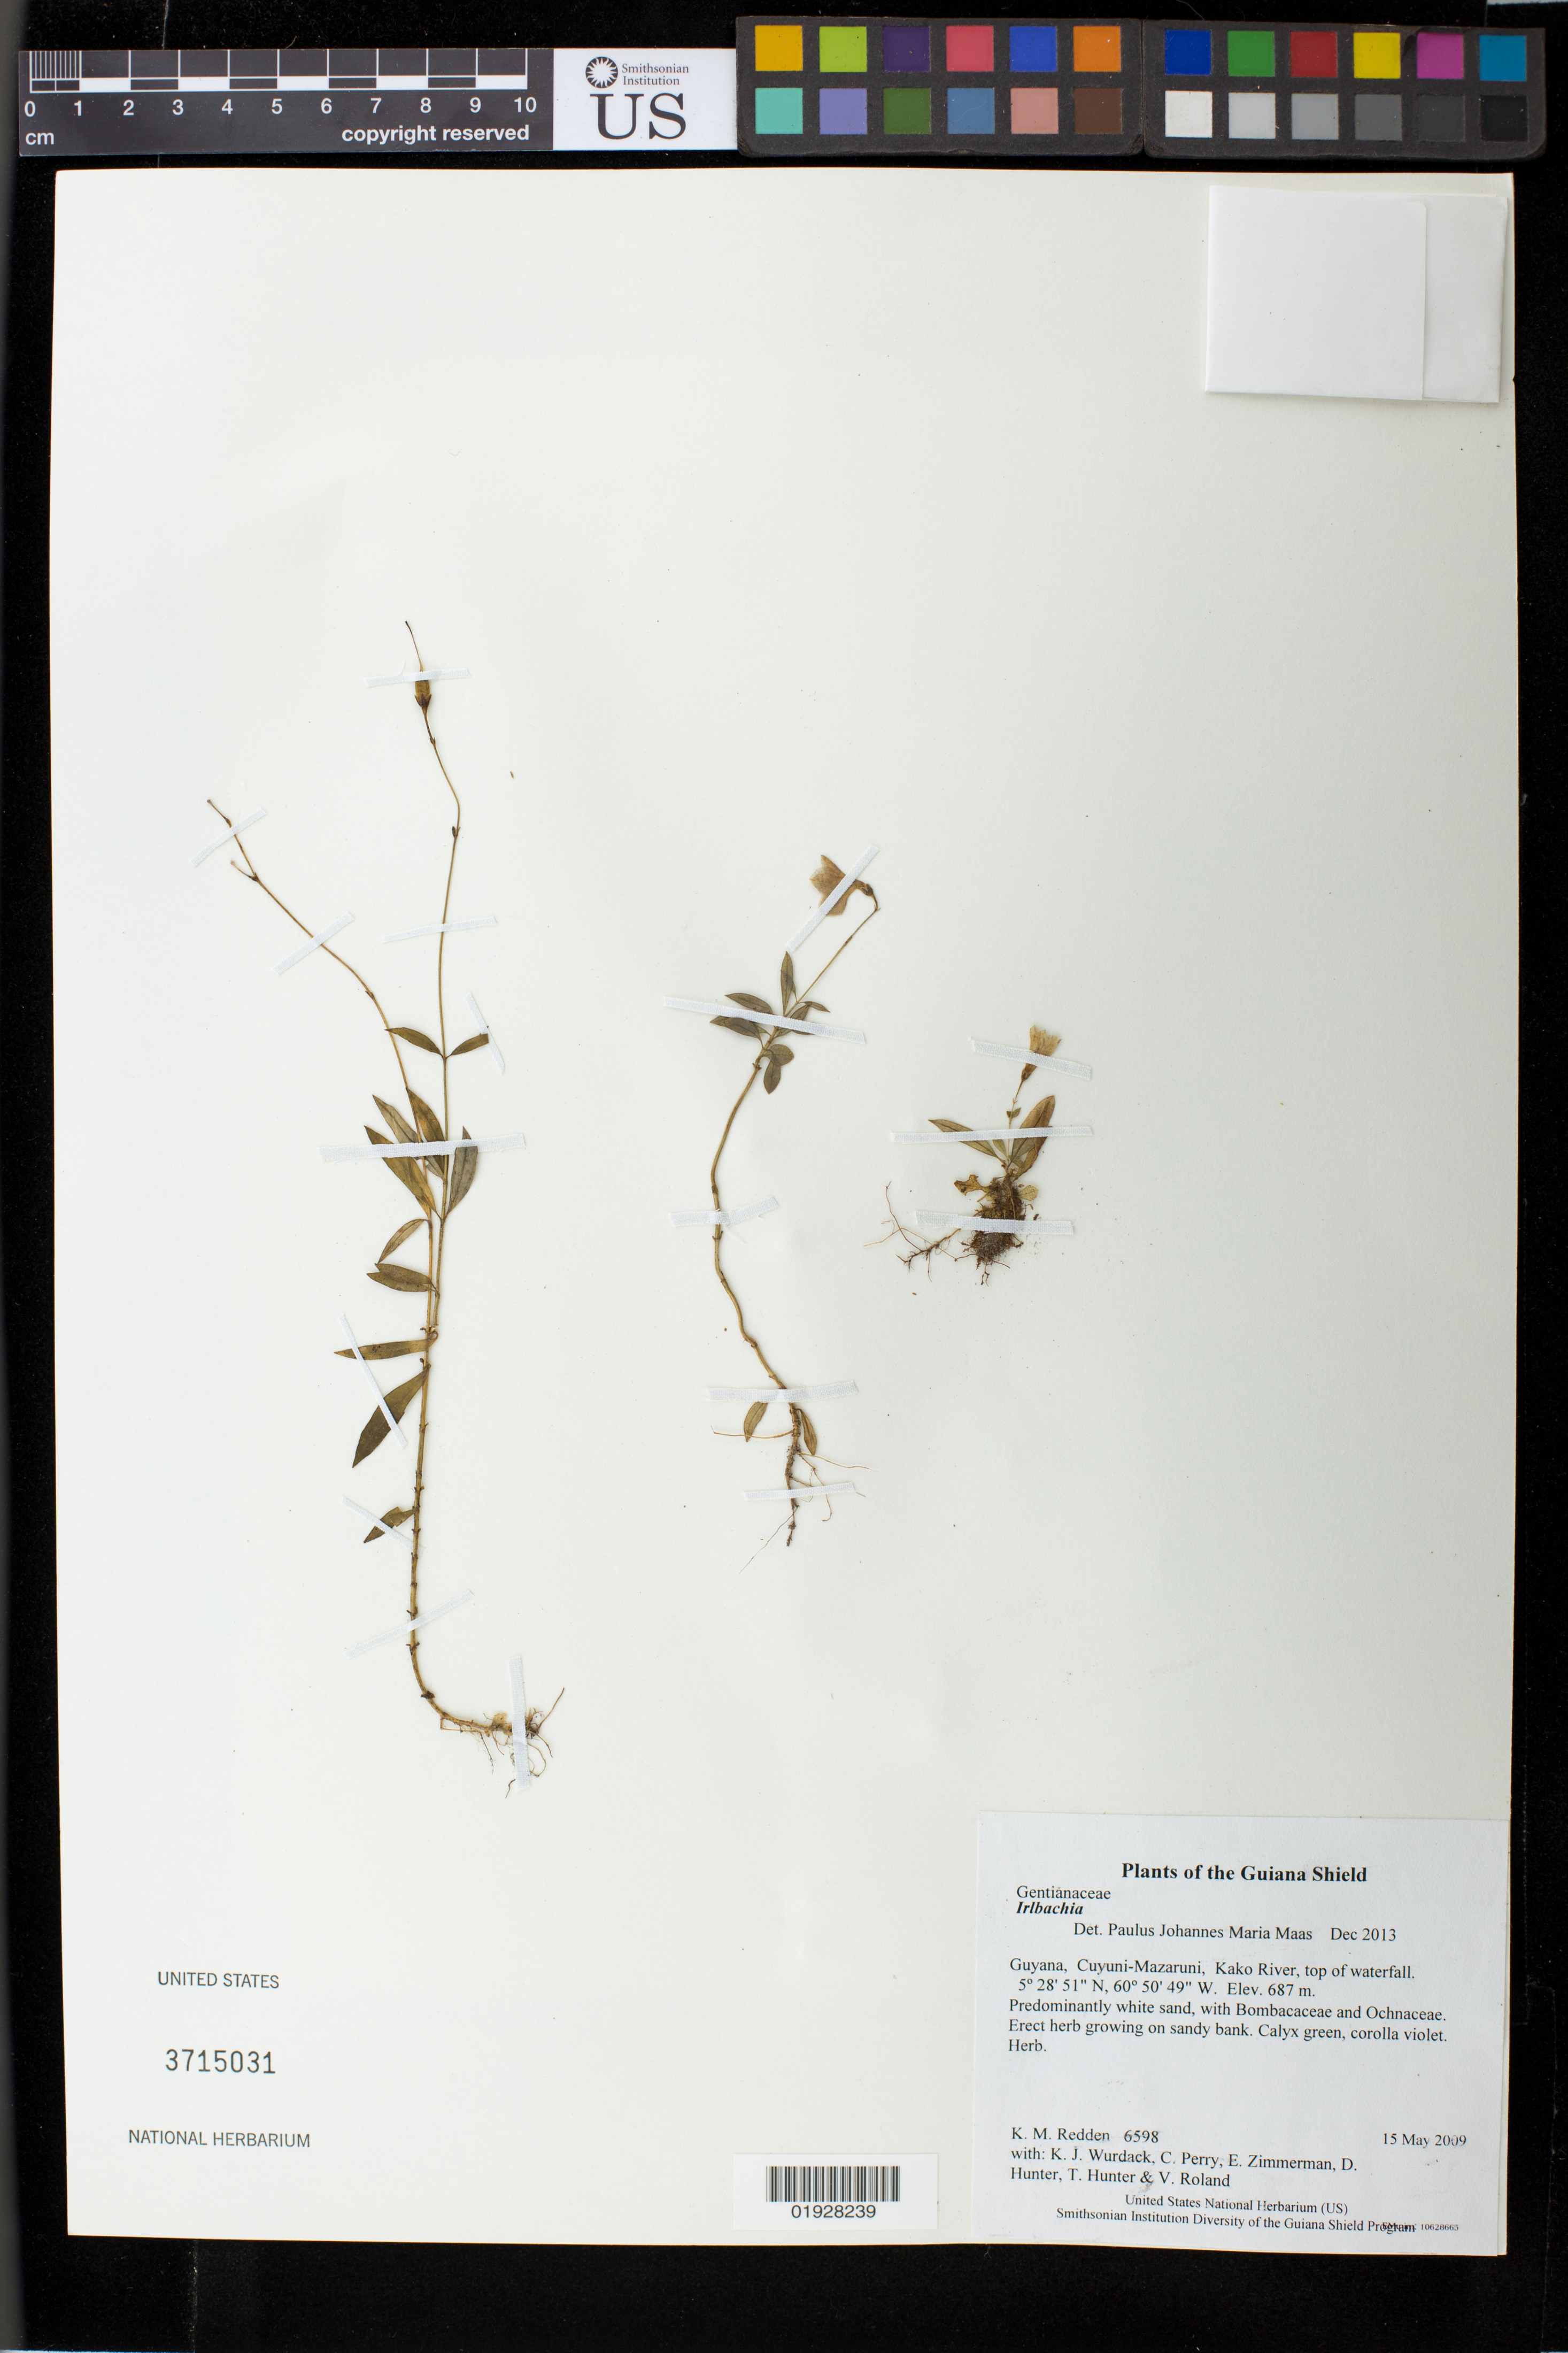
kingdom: Plantae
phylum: Tracheophyta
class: Magnoliopsida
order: Gentianales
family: Gentianaceae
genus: Irlbachia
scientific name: Irlbachia breviflora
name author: (Benth.) Struwe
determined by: Maas, Paul J. M.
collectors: K. M. Redden, K. Wurdack, C. Perry, E. Zimmerman, D. Hunter, T. Hunter & V. Roland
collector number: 6598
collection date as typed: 15 May 2009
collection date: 2009-05-15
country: Guyana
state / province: Cuyuni-Mazaruni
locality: Kako River, top of waterfall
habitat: Predominantly white sand, with Bombacaceae and Ochnaceae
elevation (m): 687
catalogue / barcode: US 3715031